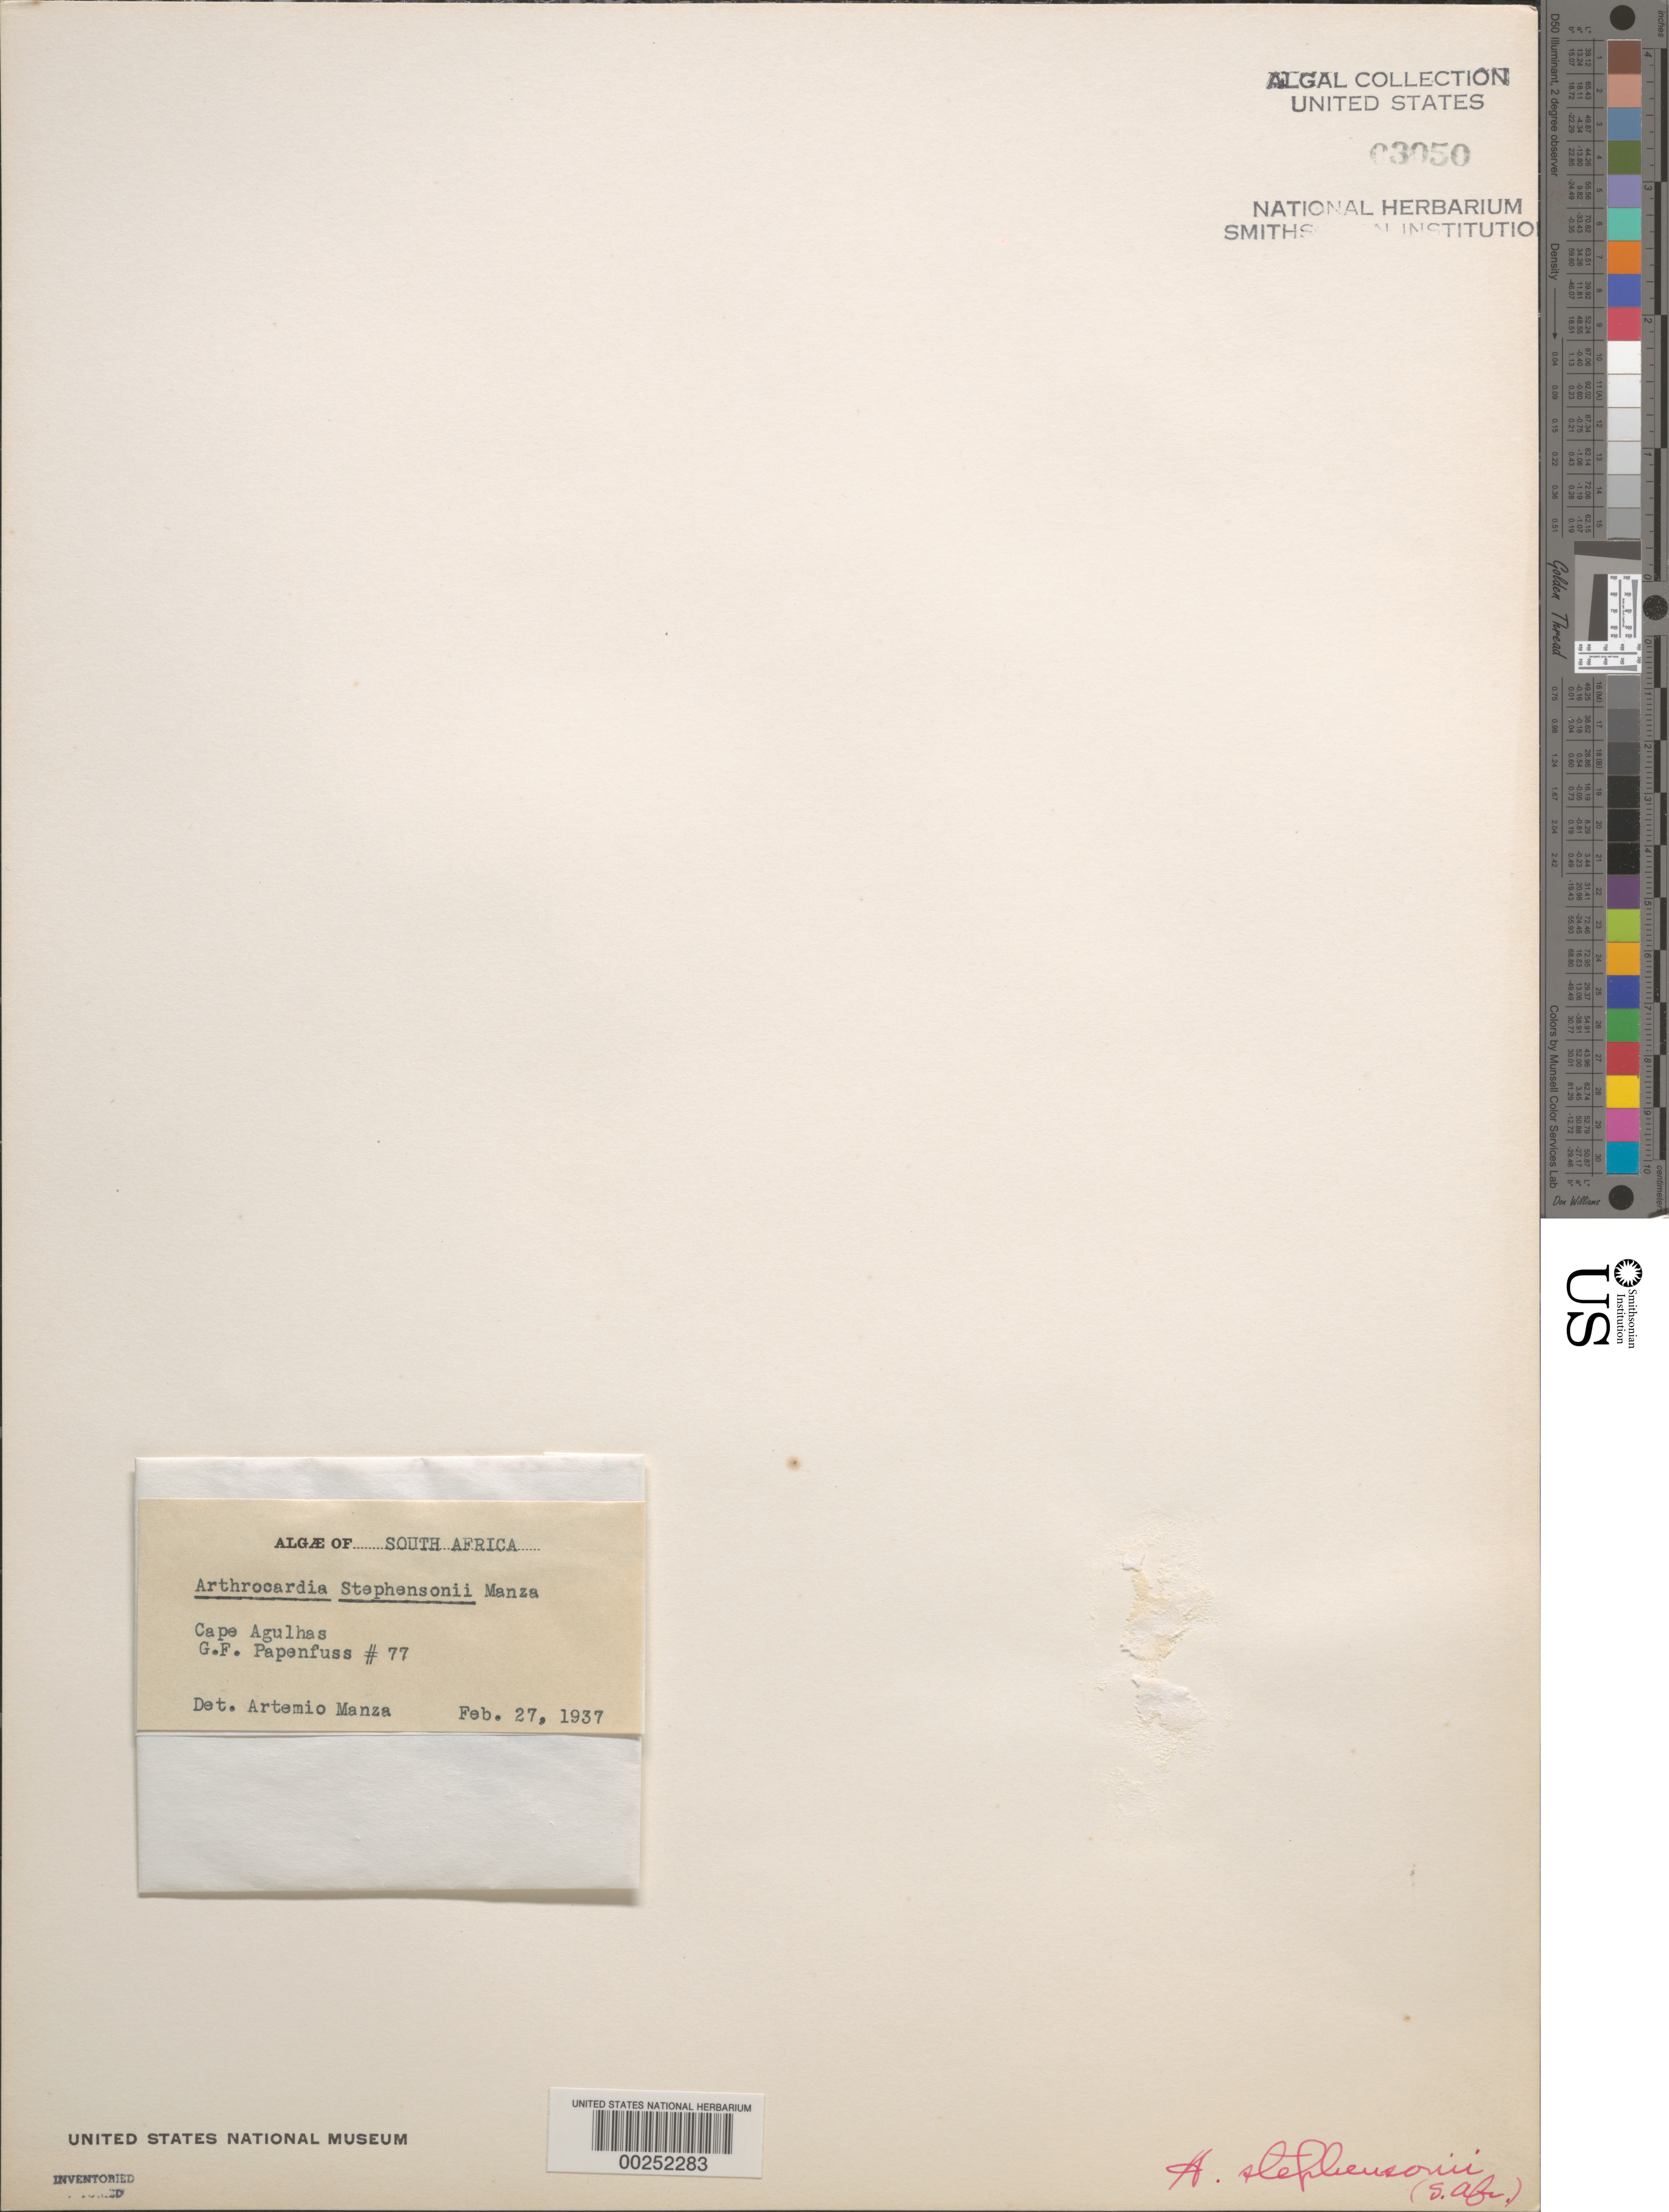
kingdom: Plantae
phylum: Rhodophyta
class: Florideophyceae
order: Corallinales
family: Corallinaceae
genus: Arthrocardia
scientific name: Arthrocardia flabellata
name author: (Kütz.) Manza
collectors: G. Papenfuss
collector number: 77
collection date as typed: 27 Feb 1937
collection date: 1937-02-27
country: South Africa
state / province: Western Cape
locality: Cape agulhas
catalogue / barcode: US 3050